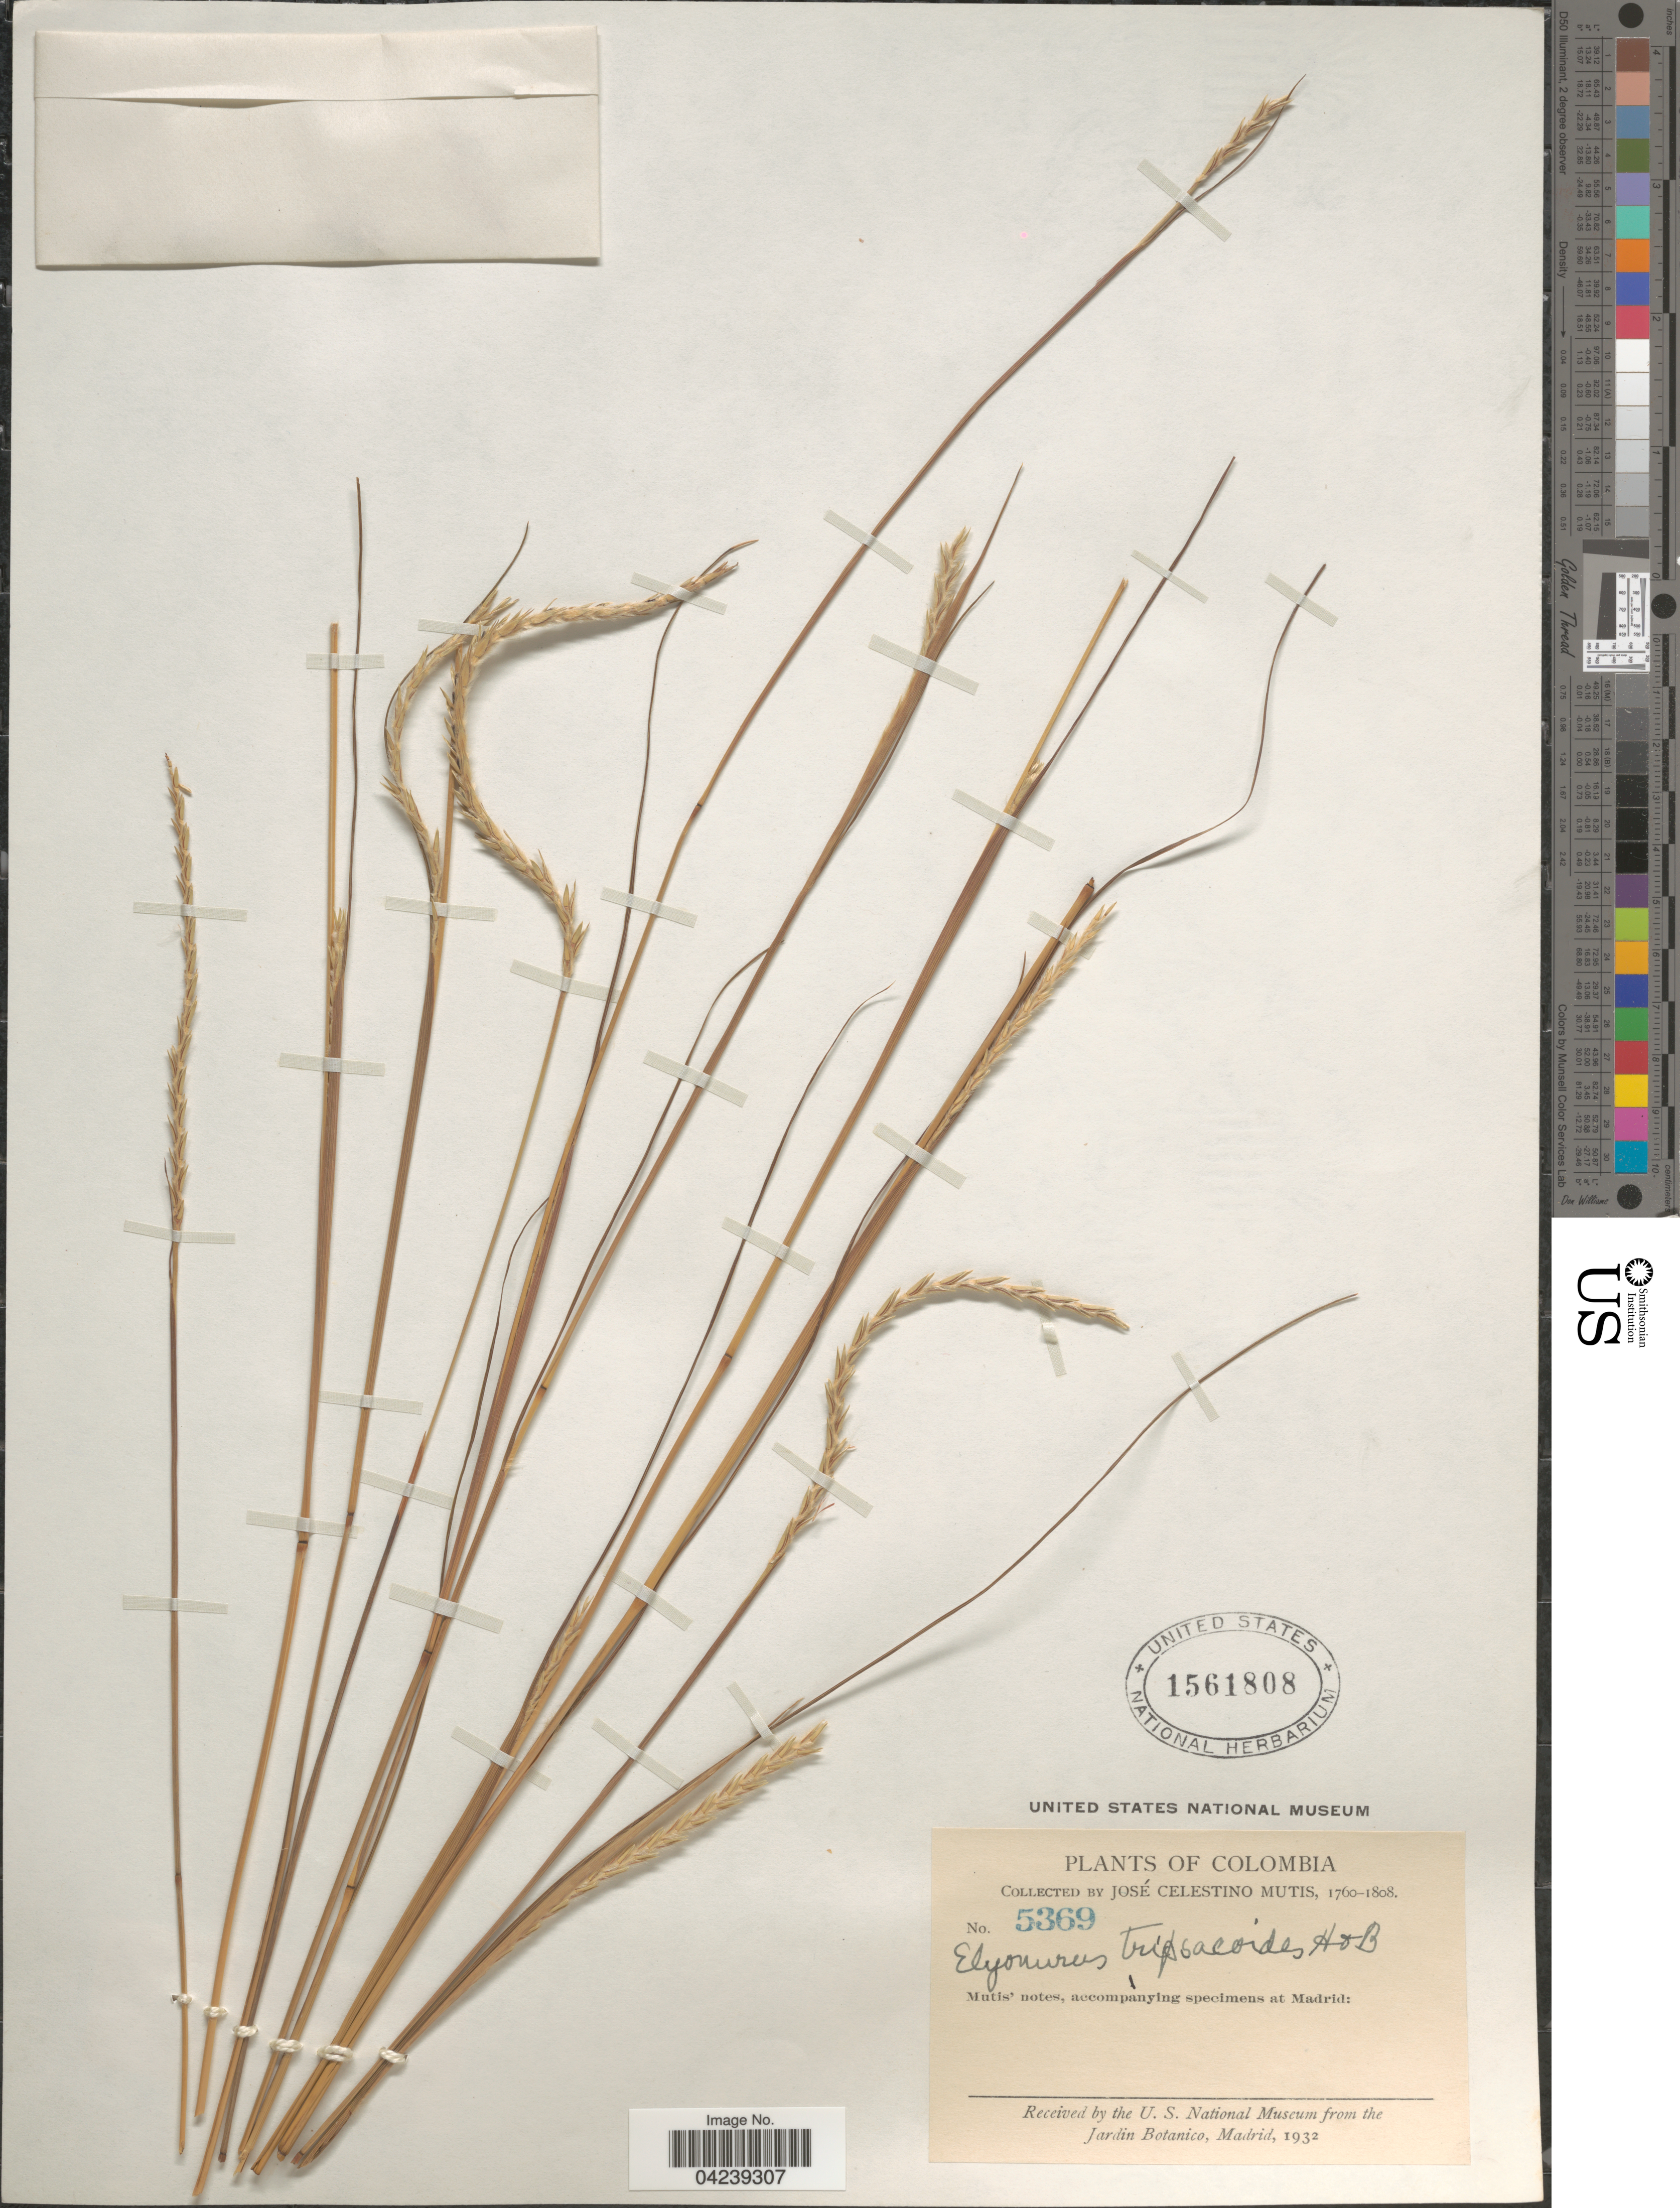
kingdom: Plantae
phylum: Tracheophyta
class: Liliopsida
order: Poales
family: Poaceae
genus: Elionurus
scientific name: Elionurus tripsacoides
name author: Humb. & Bonpl. ex Willd.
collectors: J. C. B. Mutis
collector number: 5369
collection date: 1760/1808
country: Colombia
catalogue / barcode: US 1561808